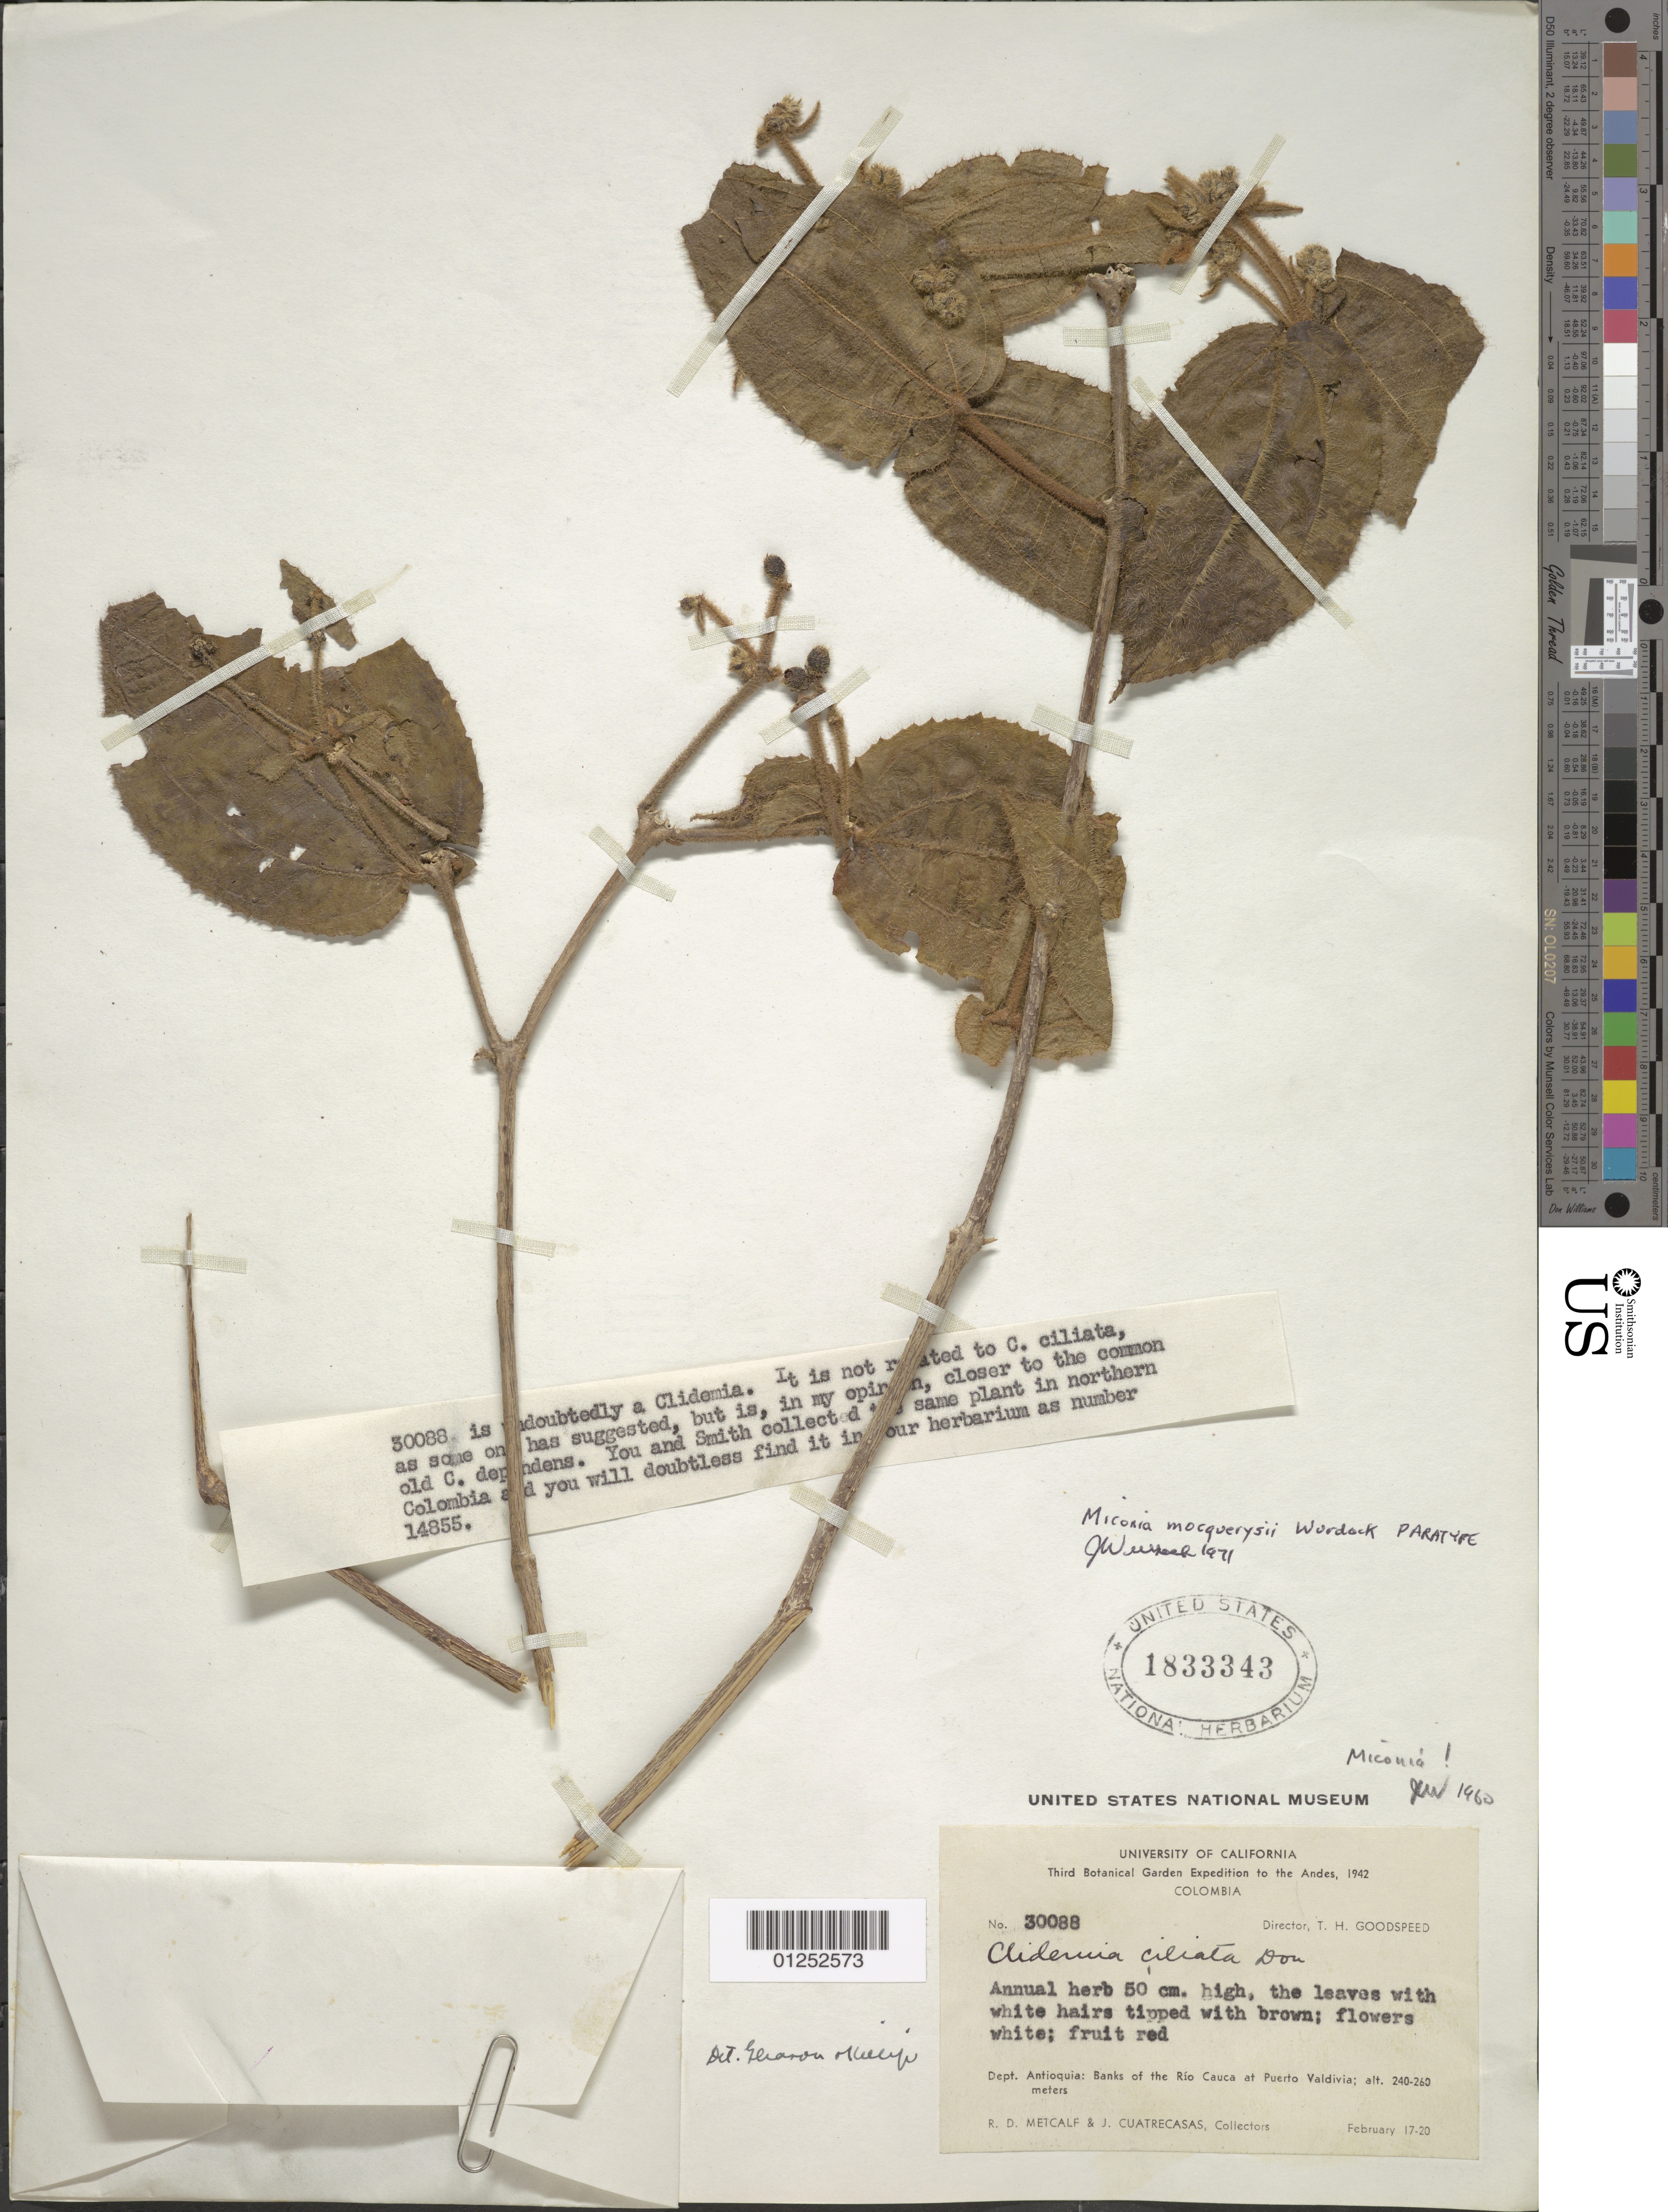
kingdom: Plantae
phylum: Tracheophyta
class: Magnoliopsida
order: Myrtales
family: Melastomataceae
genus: Miconia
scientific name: Miconia mocquerysii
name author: Wurdack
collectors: J. Cuatrecasas & R. D. Metcalf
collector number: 30088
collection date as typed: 17 Feb 1942 to 20 Feb 1942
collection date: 1942-02-17/1942-02-20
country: Colombia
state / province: Antioquia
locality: Banks of Rio Cauca at Puerto Valdivia.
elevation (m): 240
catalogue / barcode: US 1833343